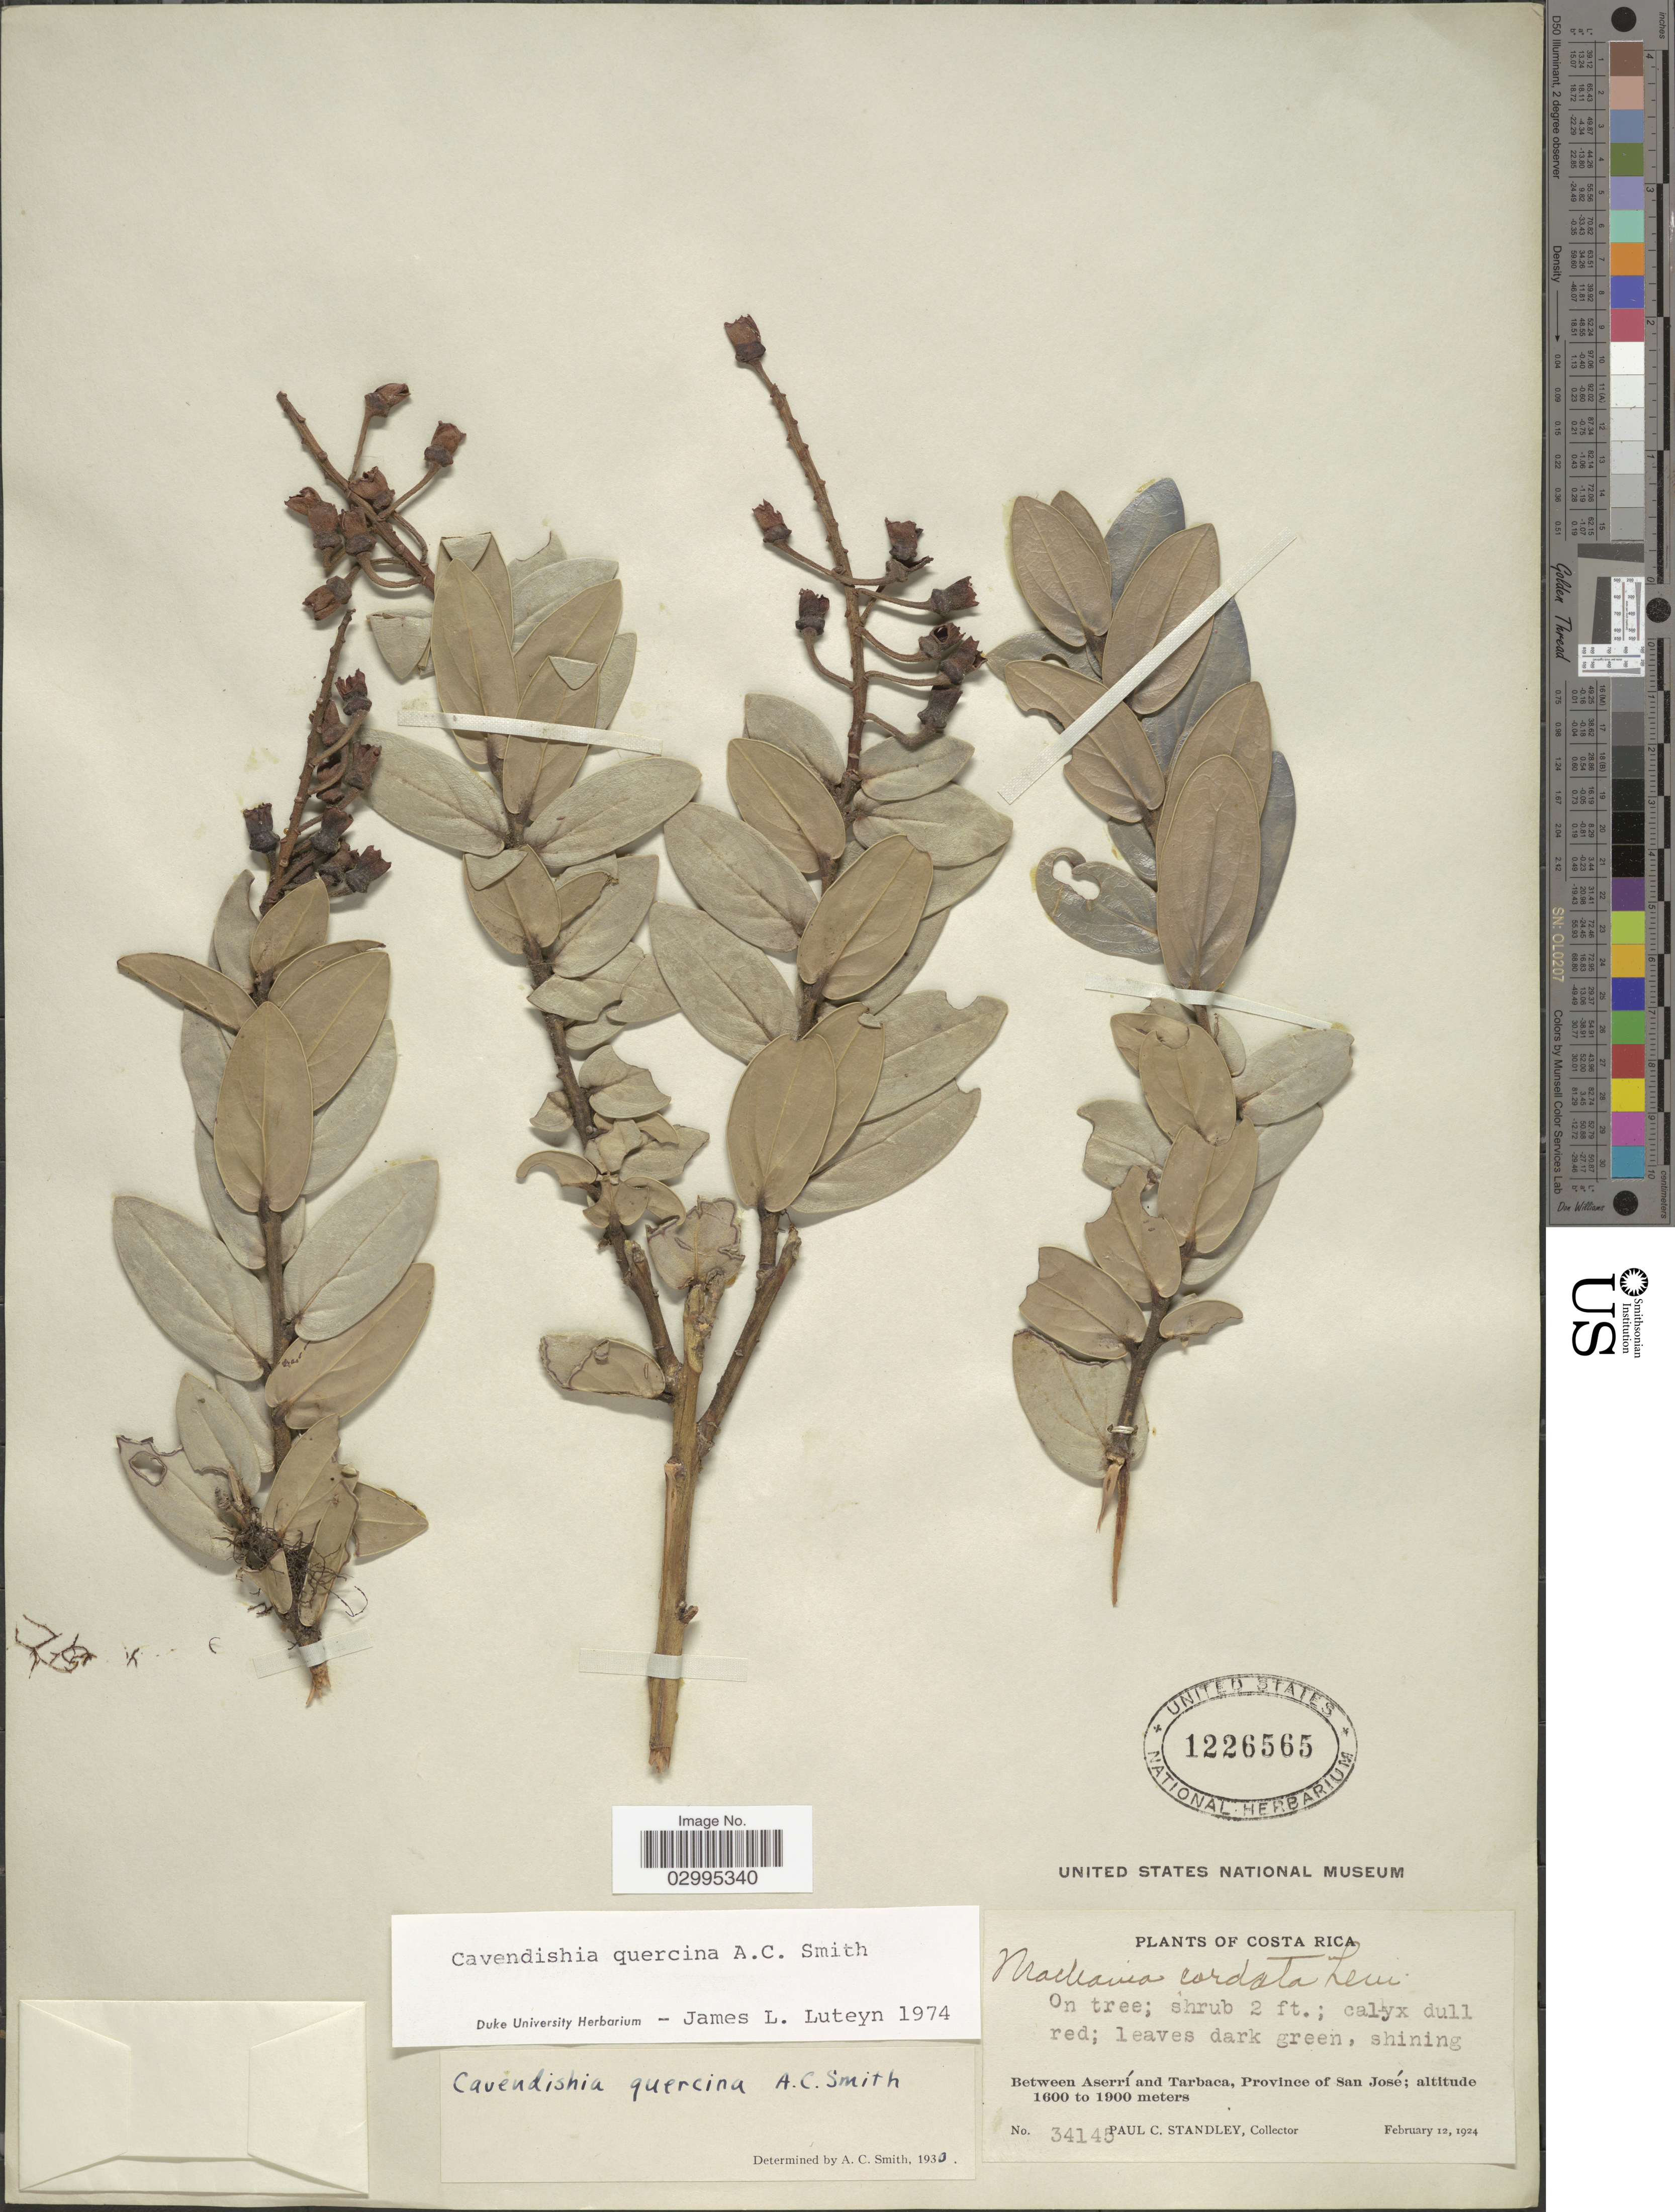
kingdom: Plantae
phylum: Tracheophyta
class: Magnoliopsida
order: Ericales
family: Ericaceae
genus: Cavendishia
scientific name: Cavendishia quercina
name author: A.C. Sm.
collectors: P. C. Standley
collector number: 34145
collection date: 1924-02-12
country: Costa Rica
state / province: San José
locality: Between Aserrí and Tarbaca.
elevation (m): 1600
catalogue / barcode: US 1226565